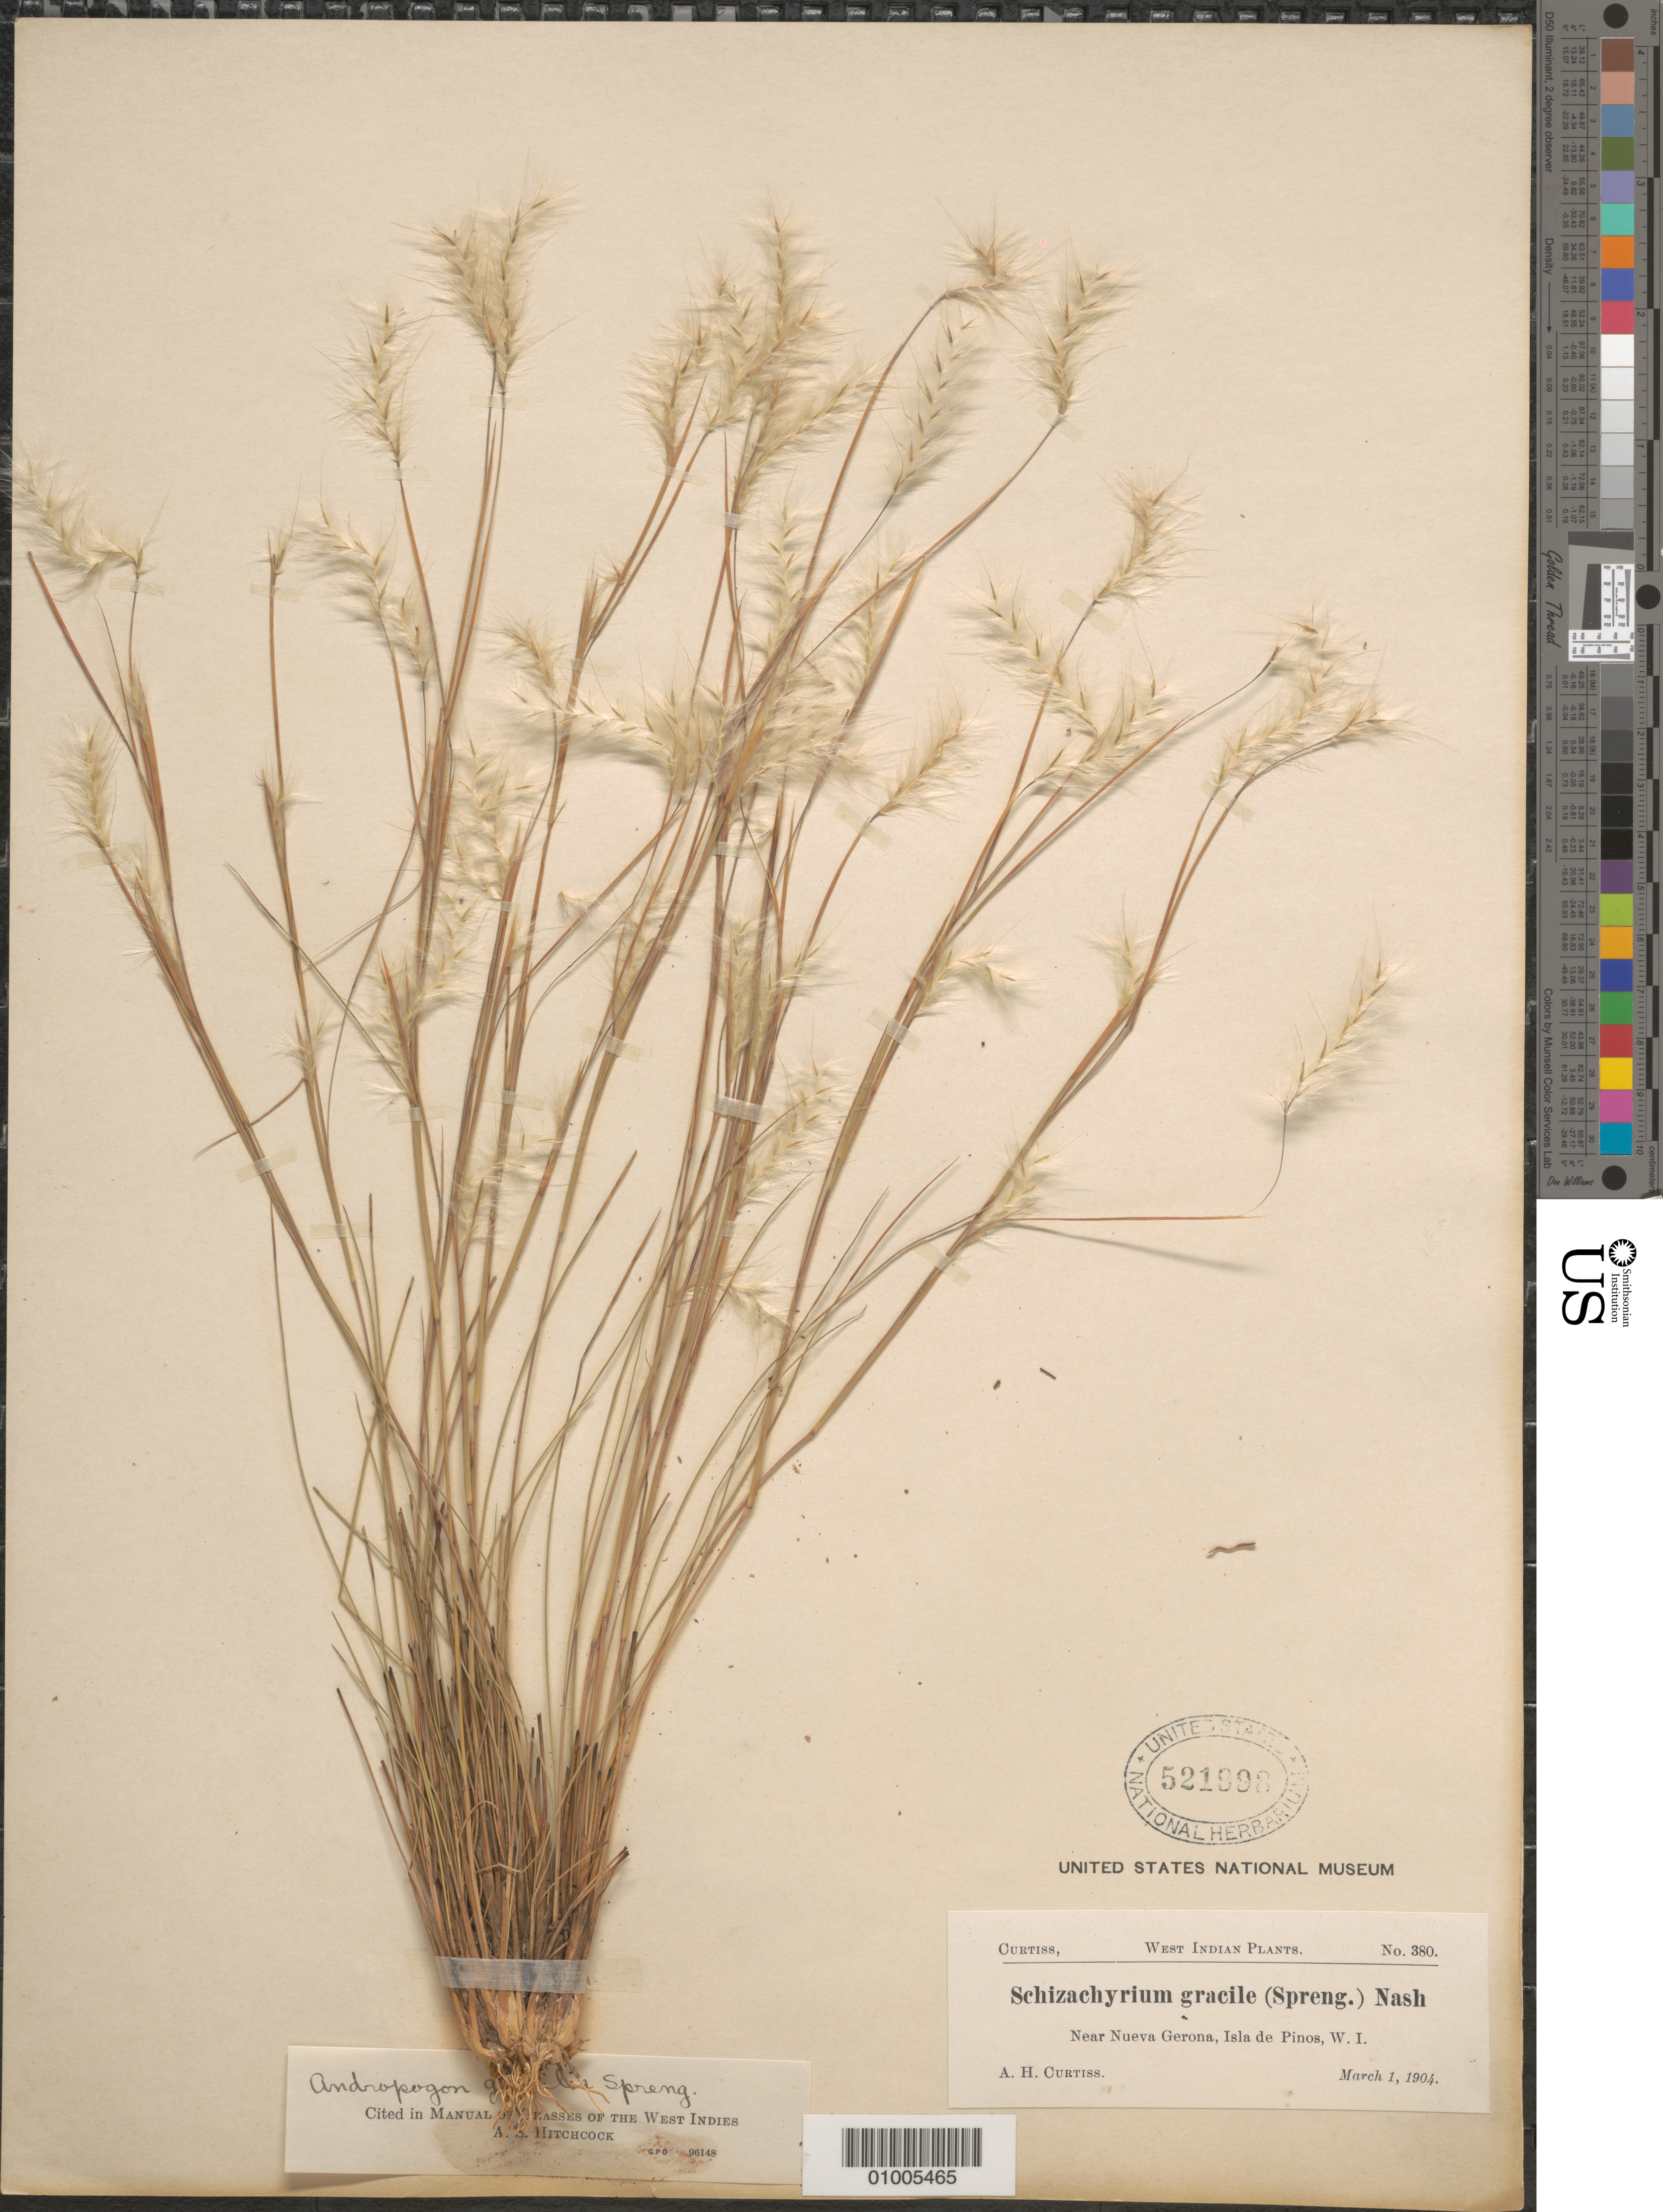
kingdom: Plantae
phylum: Tracheophyta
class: Liliopsida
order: Poales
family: Poaceae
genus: Andropogon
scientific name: Andropogon gracilis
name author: Spreng.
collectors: A. H. Curtiss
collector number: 380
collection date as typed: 01 Mar 1904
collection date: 1904-03-01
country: Cuba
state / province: Isla de la Juventud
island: Isla de la Juventud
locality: Near Nueva gerona, Isla de Pinos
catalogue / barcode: US 521998